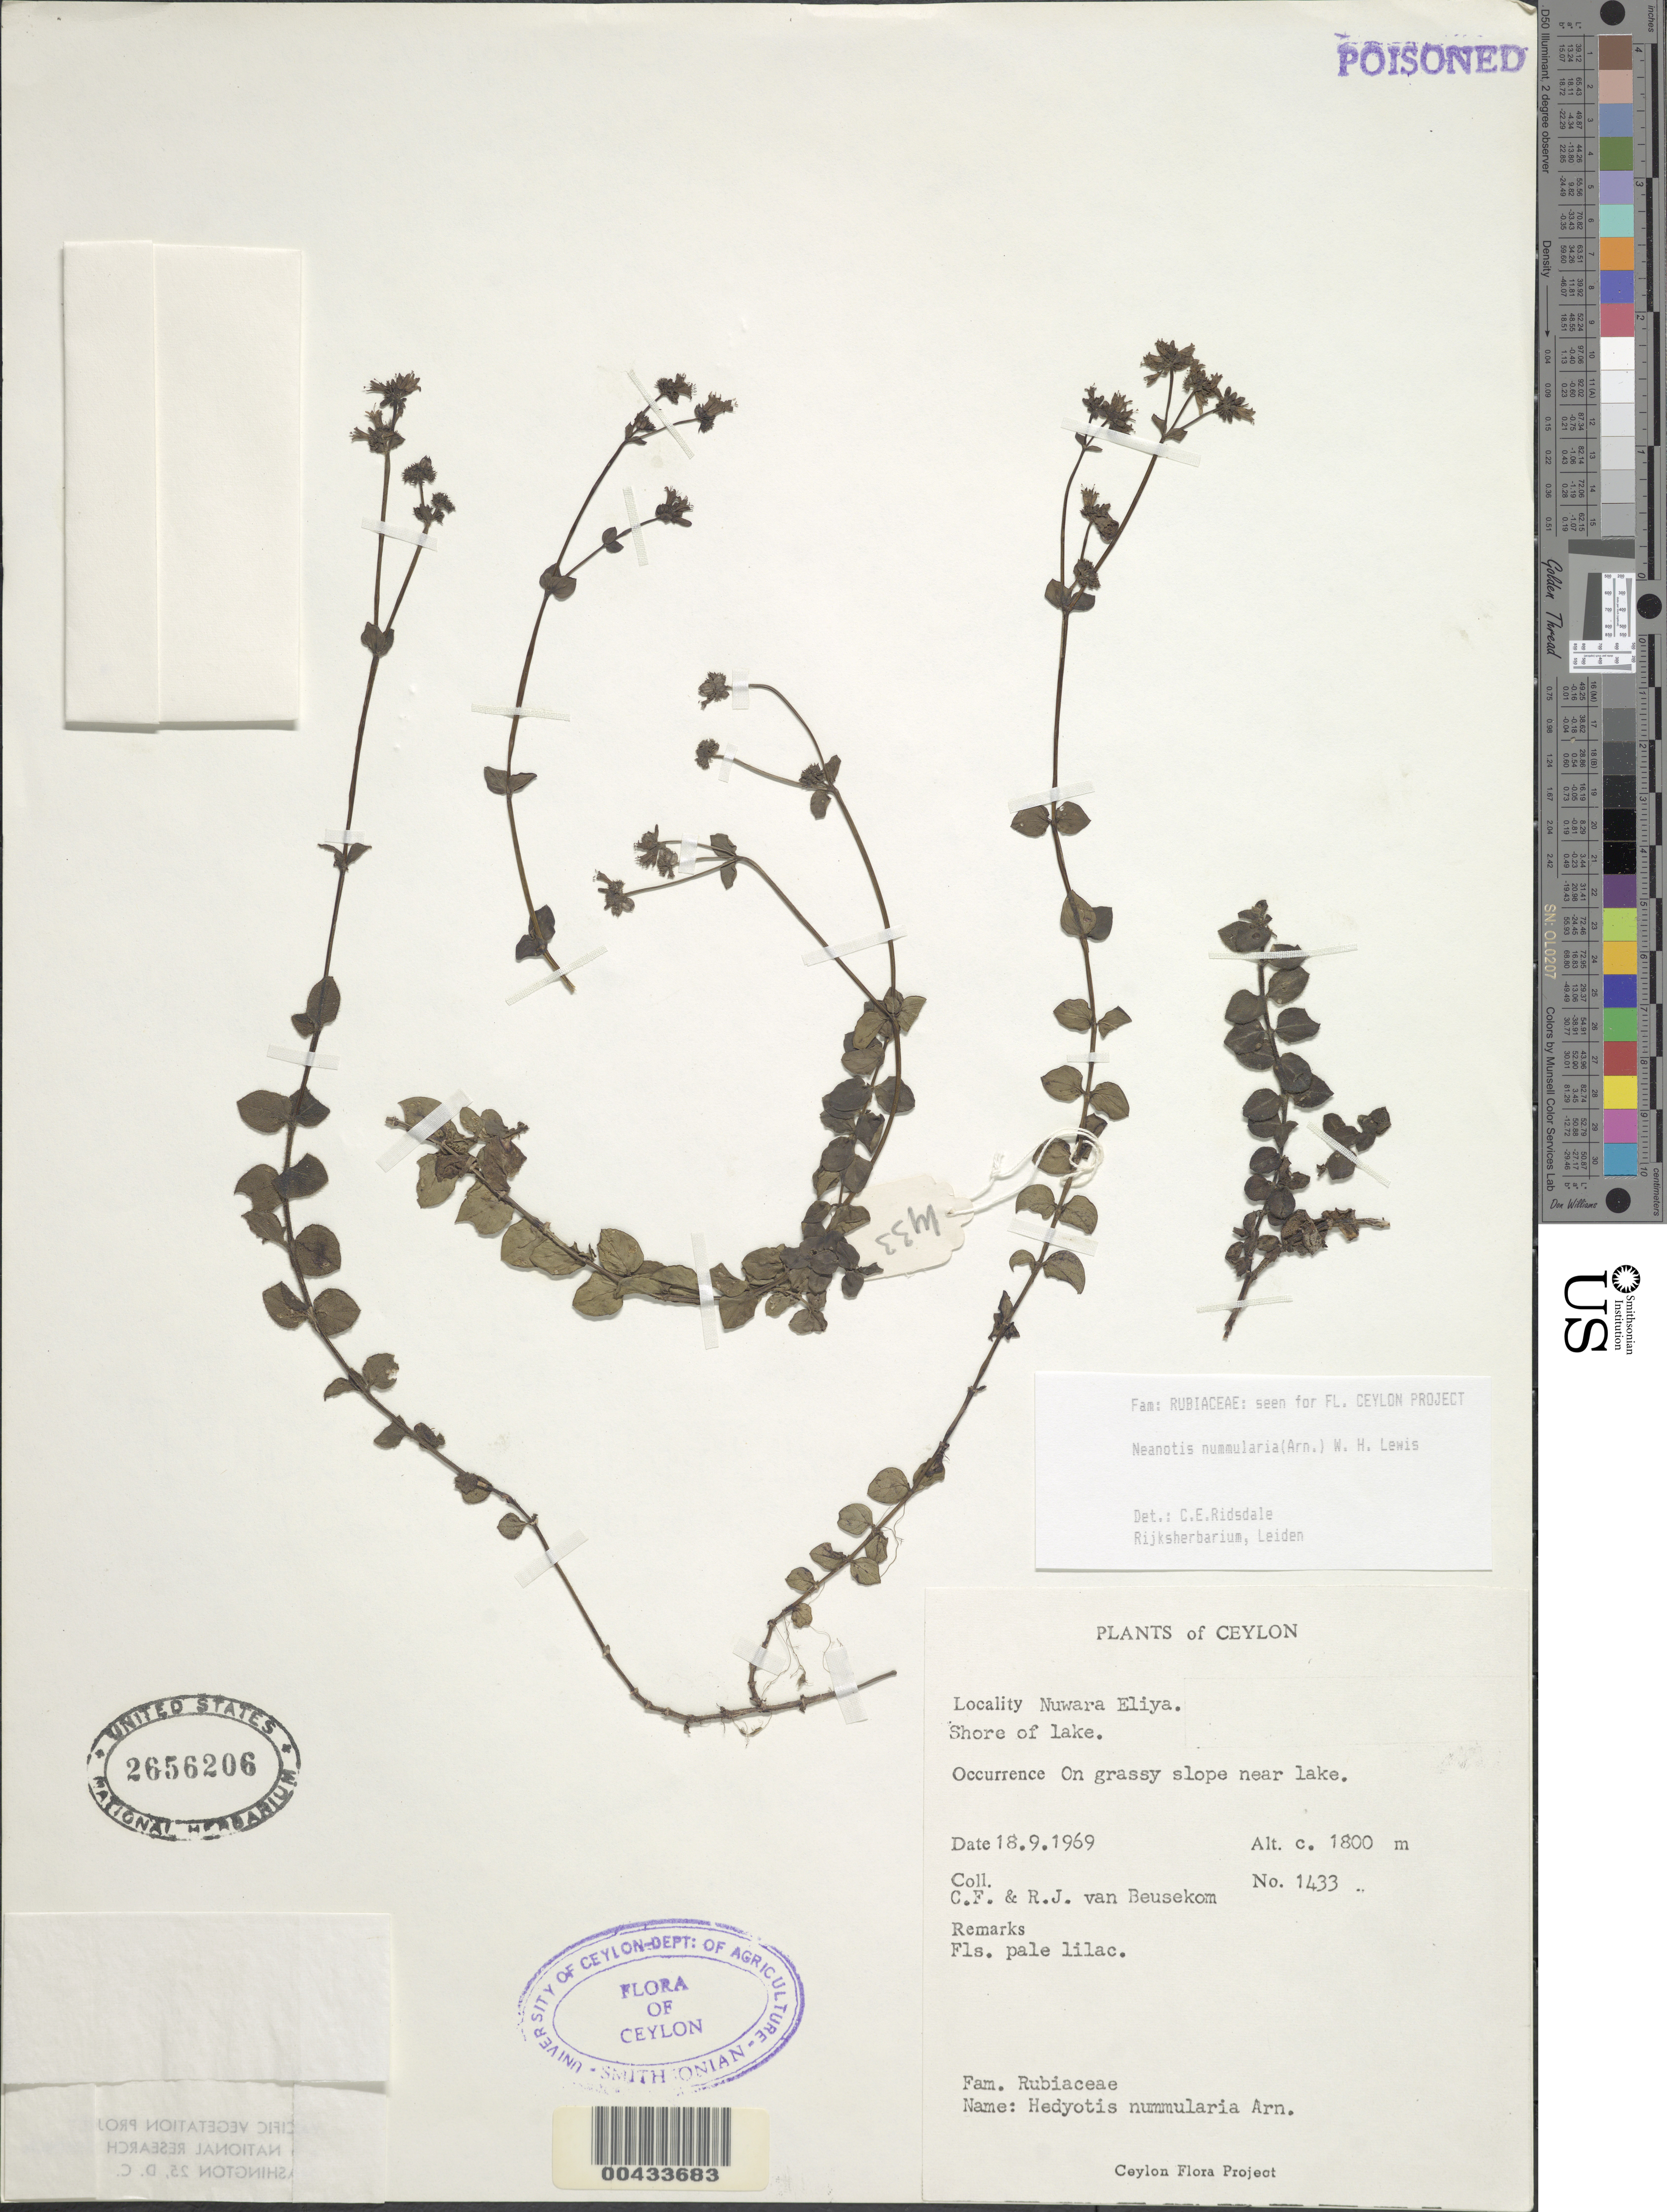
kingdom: Plantae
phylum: Tracheophyta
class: Magnoliopsida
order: Gentianales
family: Rubiaceae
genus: Neanotis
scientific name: Neanotis nummularia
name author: (Arn.) W.H. Lewis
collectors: C. F. Beusekom & R. Beusekom-Osinga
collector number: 1433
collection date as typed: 18 Sep 1969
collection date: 1969-09-18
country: Sri Lanka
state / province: Central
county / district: Nuwara Eliya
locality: Nuwara Eliya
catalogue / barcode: US 2656206